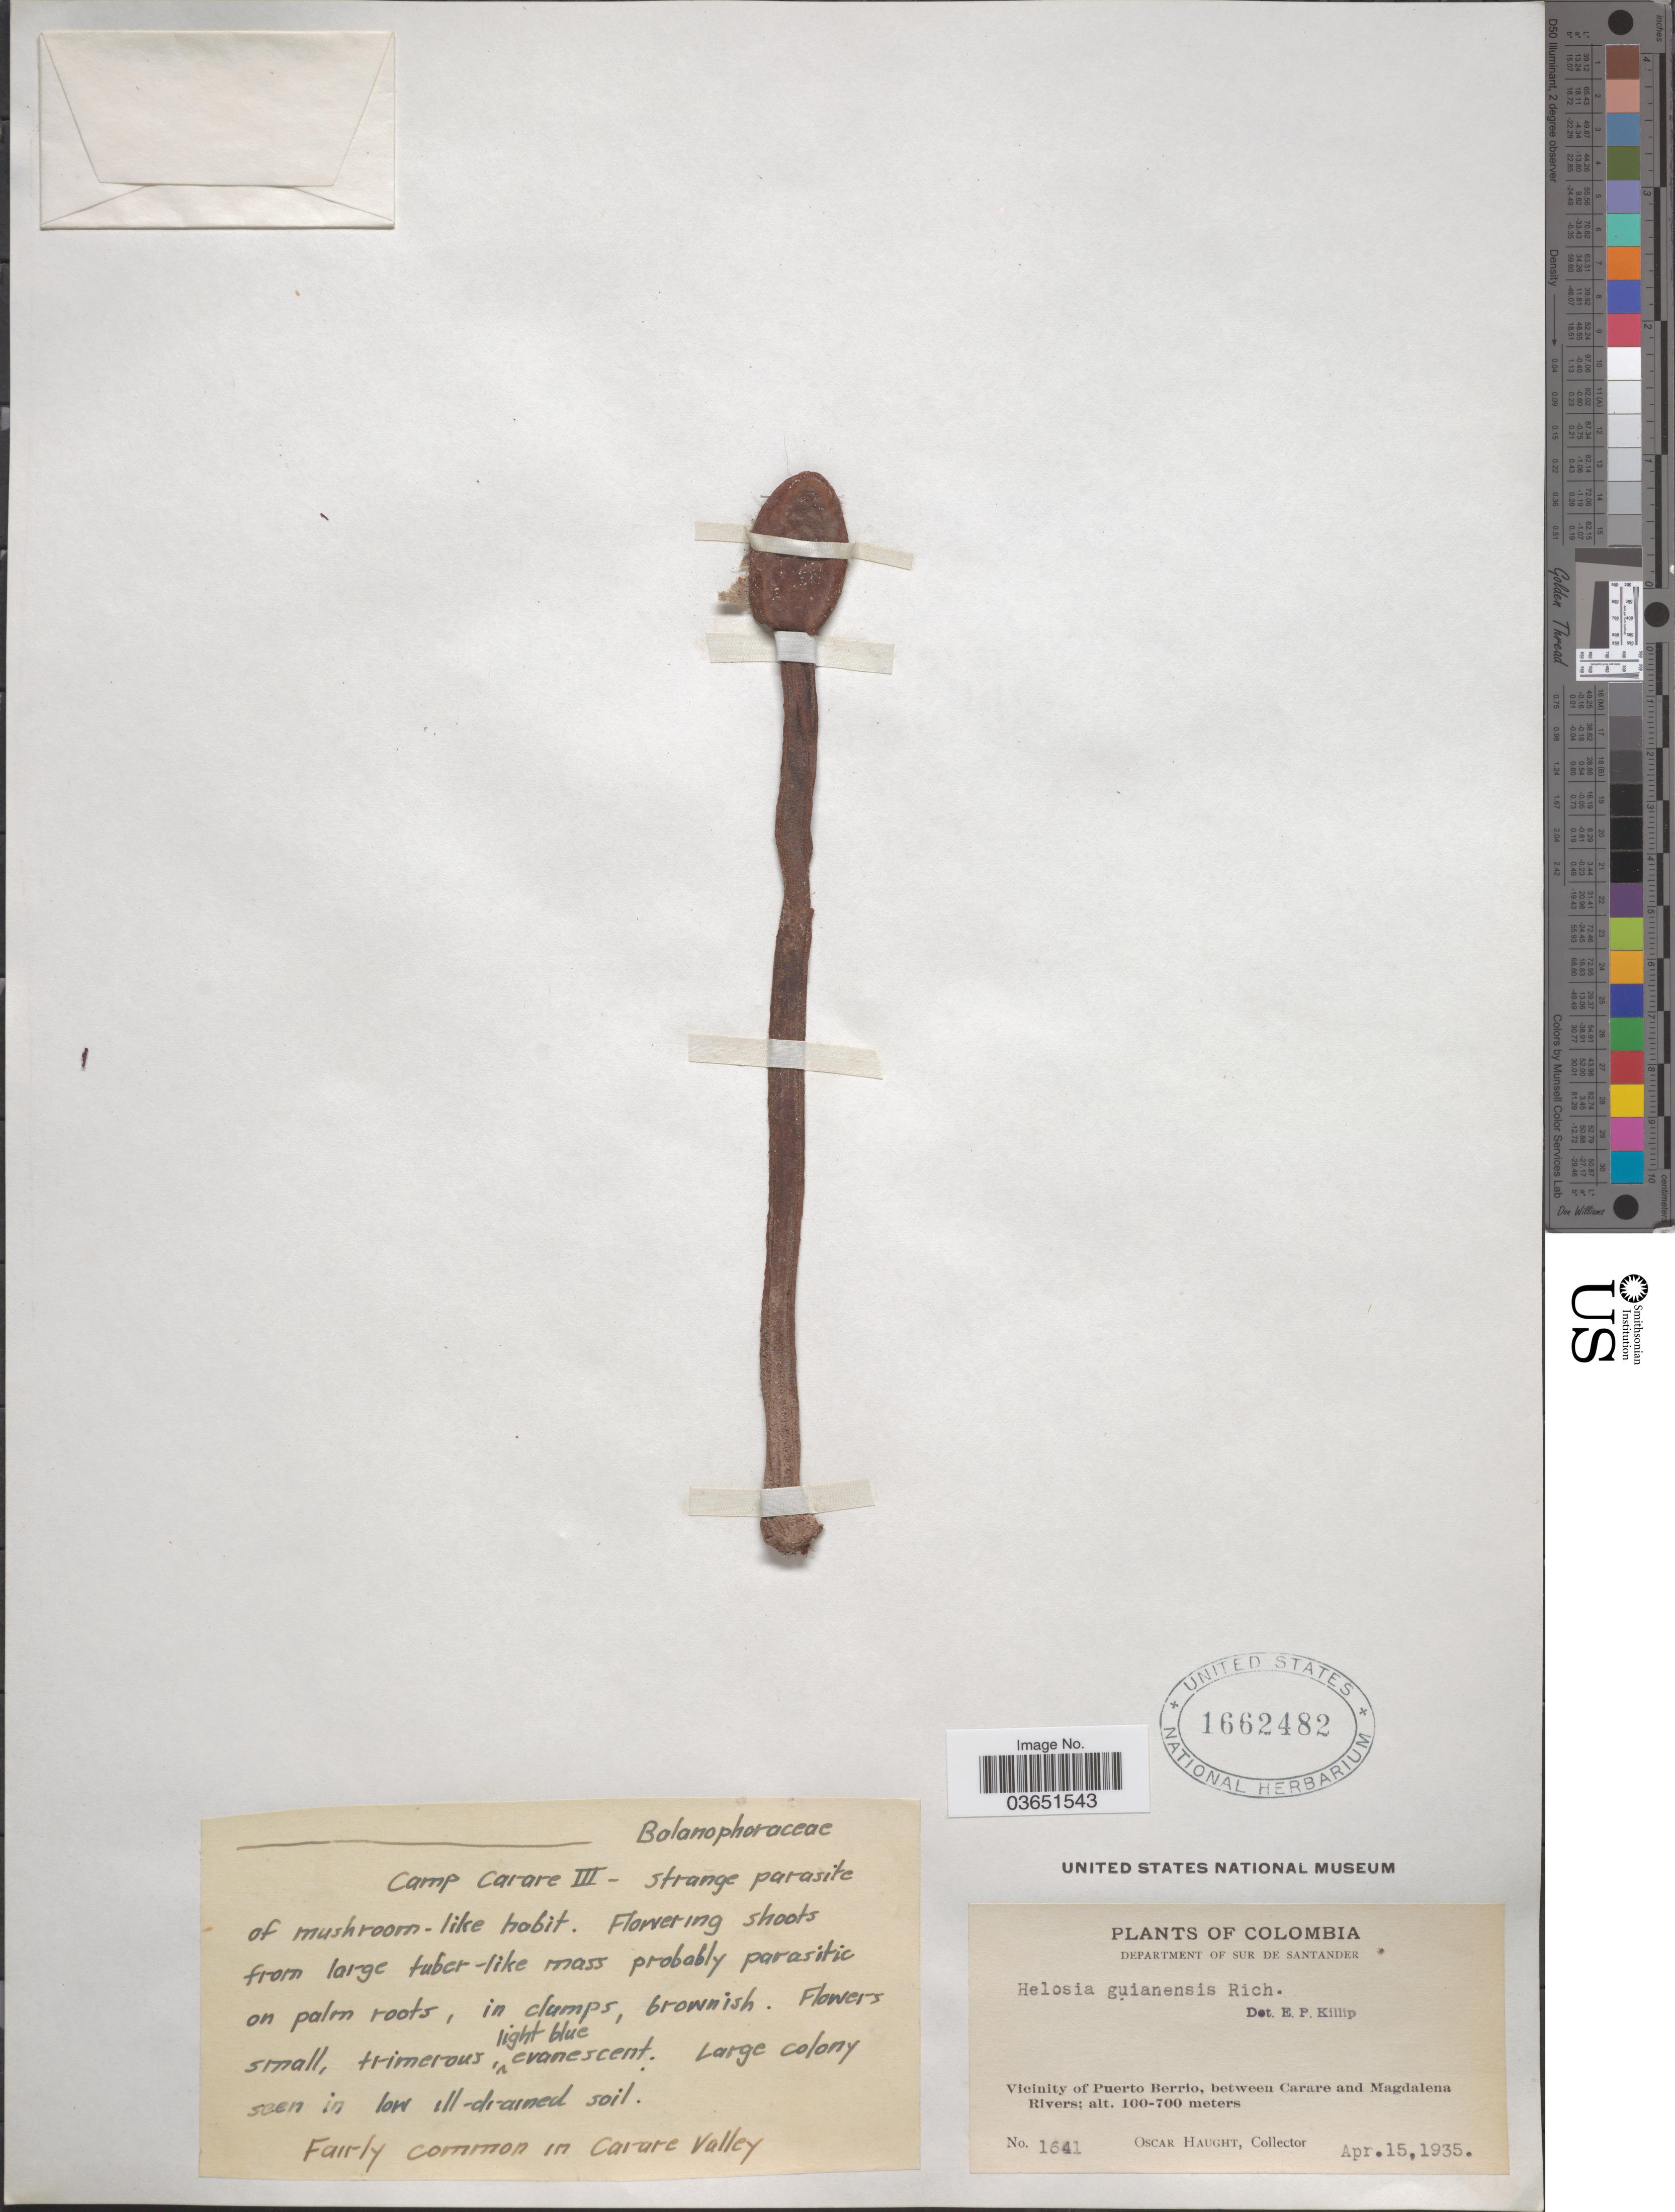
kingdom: Plantae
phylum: Tracheophyta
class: Magnoliopsida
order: Santalales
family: Balanophoraceae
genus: Helosis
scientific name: Helosis cayennensis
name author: (Sw.) Spreng.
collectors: O. Haught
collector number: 1641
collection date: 1935-04-15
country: Colombia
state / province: Santander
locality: Department of Sur de Santander. Vicinity of Puerto Berrio, between Carare and Magdalena Rivers. Camp Carare III. Fairly common in Carare Valley.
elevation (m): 100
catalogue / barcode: US 1662482